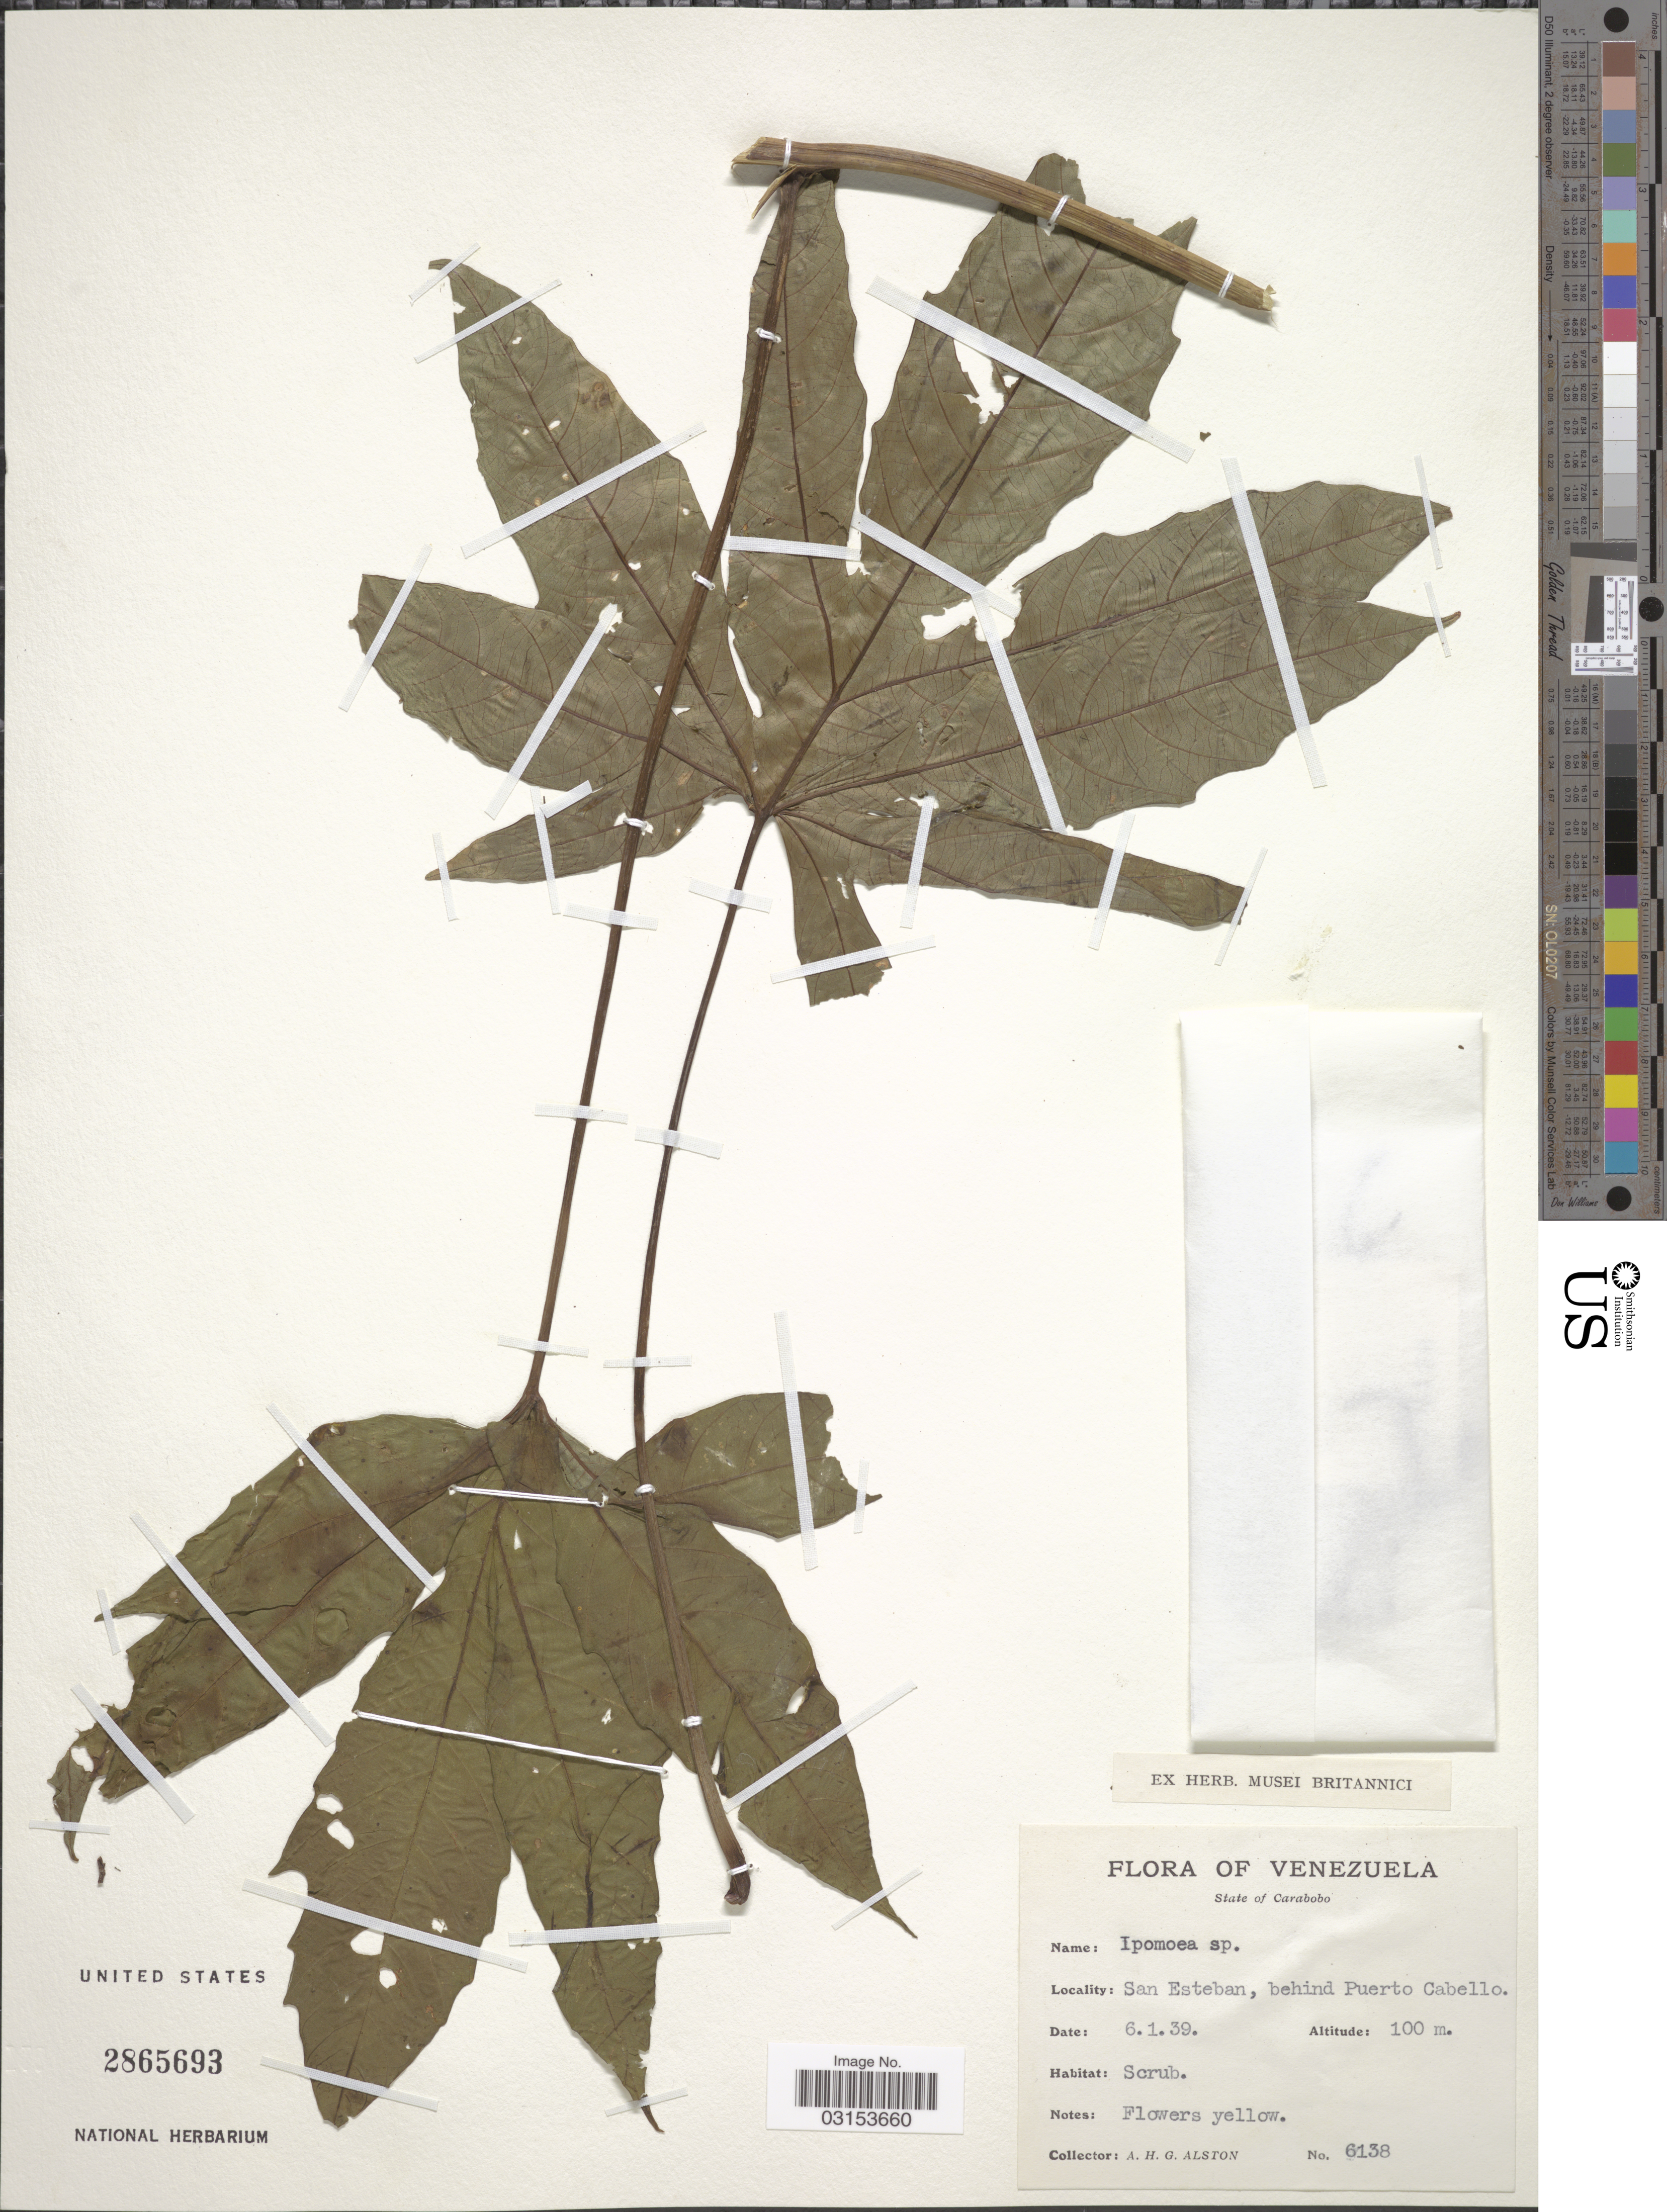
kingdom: Plantae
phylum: Tracheophyta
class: Magnoliopsida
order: Solanales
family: Convolvulaceae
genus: Ipomoea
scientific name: Ipomoea sp.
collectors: A. H. Alston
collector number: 6138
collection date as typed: Transcribed d/m/y: 6/1/39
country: Venezuela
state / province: Carabobo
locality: San Esteban, behind Puerto Cabello.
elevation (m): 100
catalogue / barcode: US 2865693